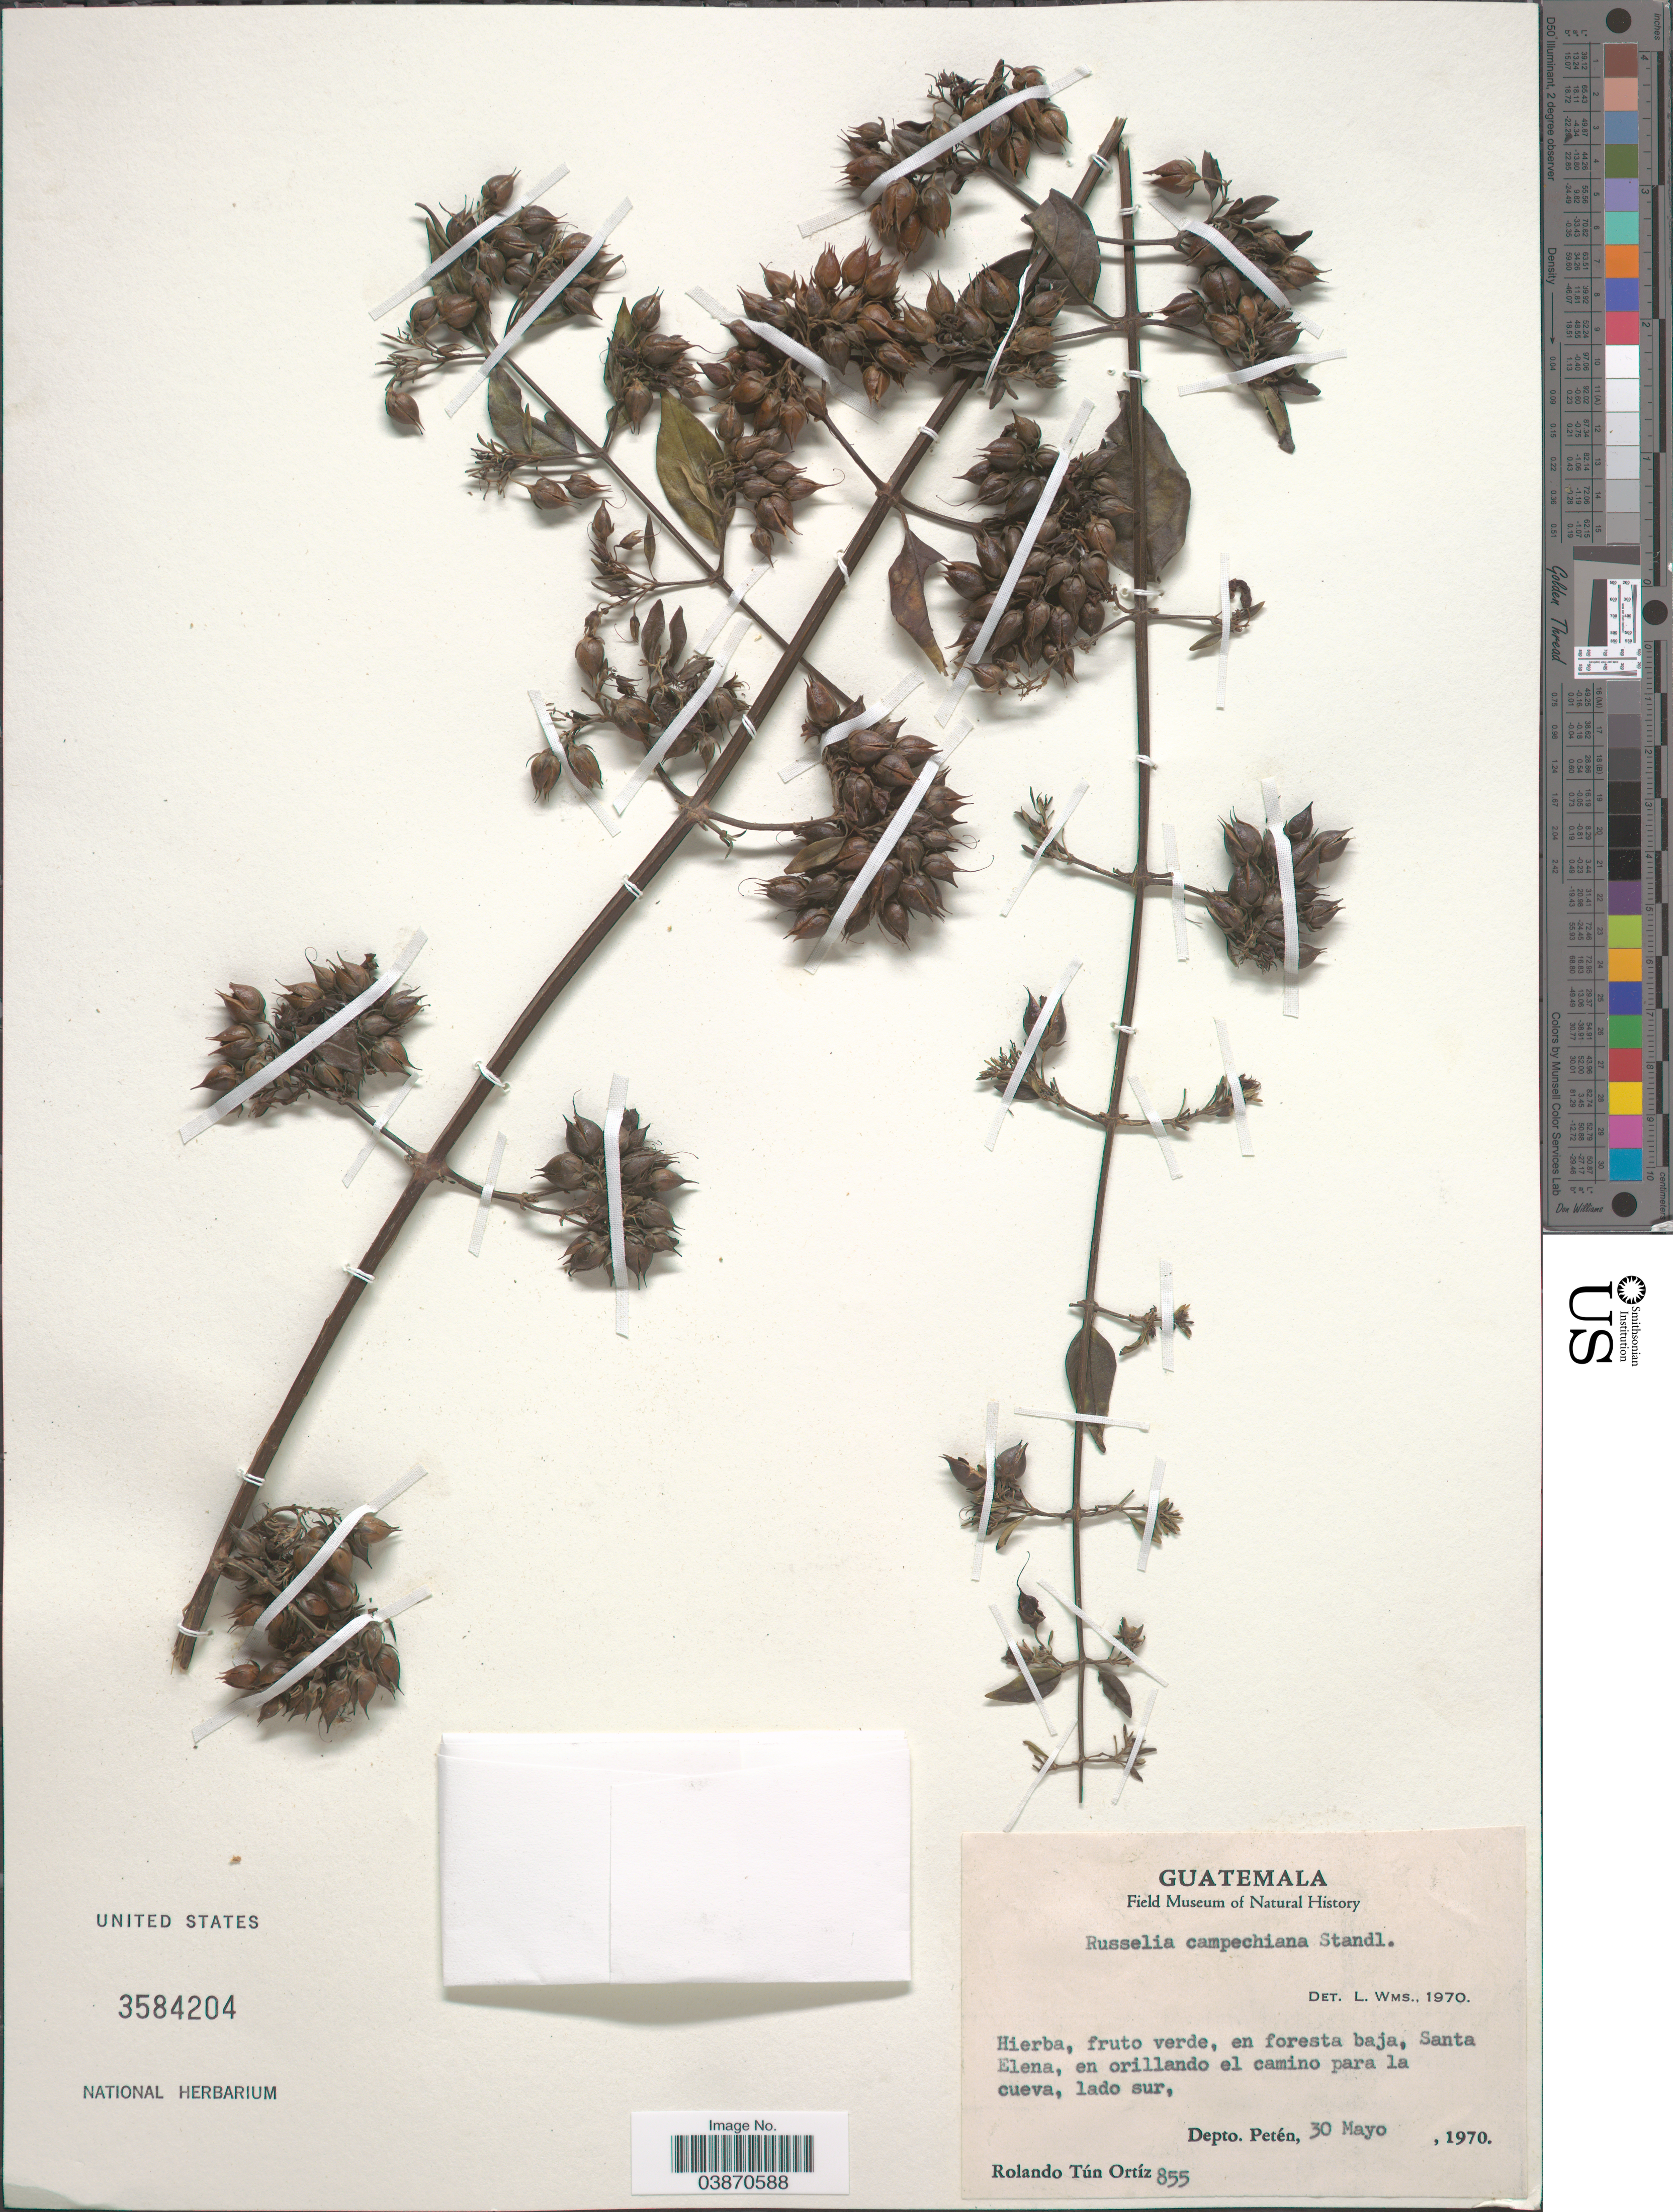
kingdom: Plantae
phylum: Tracheophyta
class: Magnoliopsida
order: Lamiales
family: Plantaginaceae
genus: Russelia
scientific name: Russelia campechiana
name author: Standl.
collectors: R. Tún Ortíz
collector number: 855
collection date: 1970-05-30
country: Guatemala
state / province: El Peten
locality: Santa Elena, en orillando el camino para la cueva, lado sur, Depto. Petén.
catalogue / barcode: US 3584204